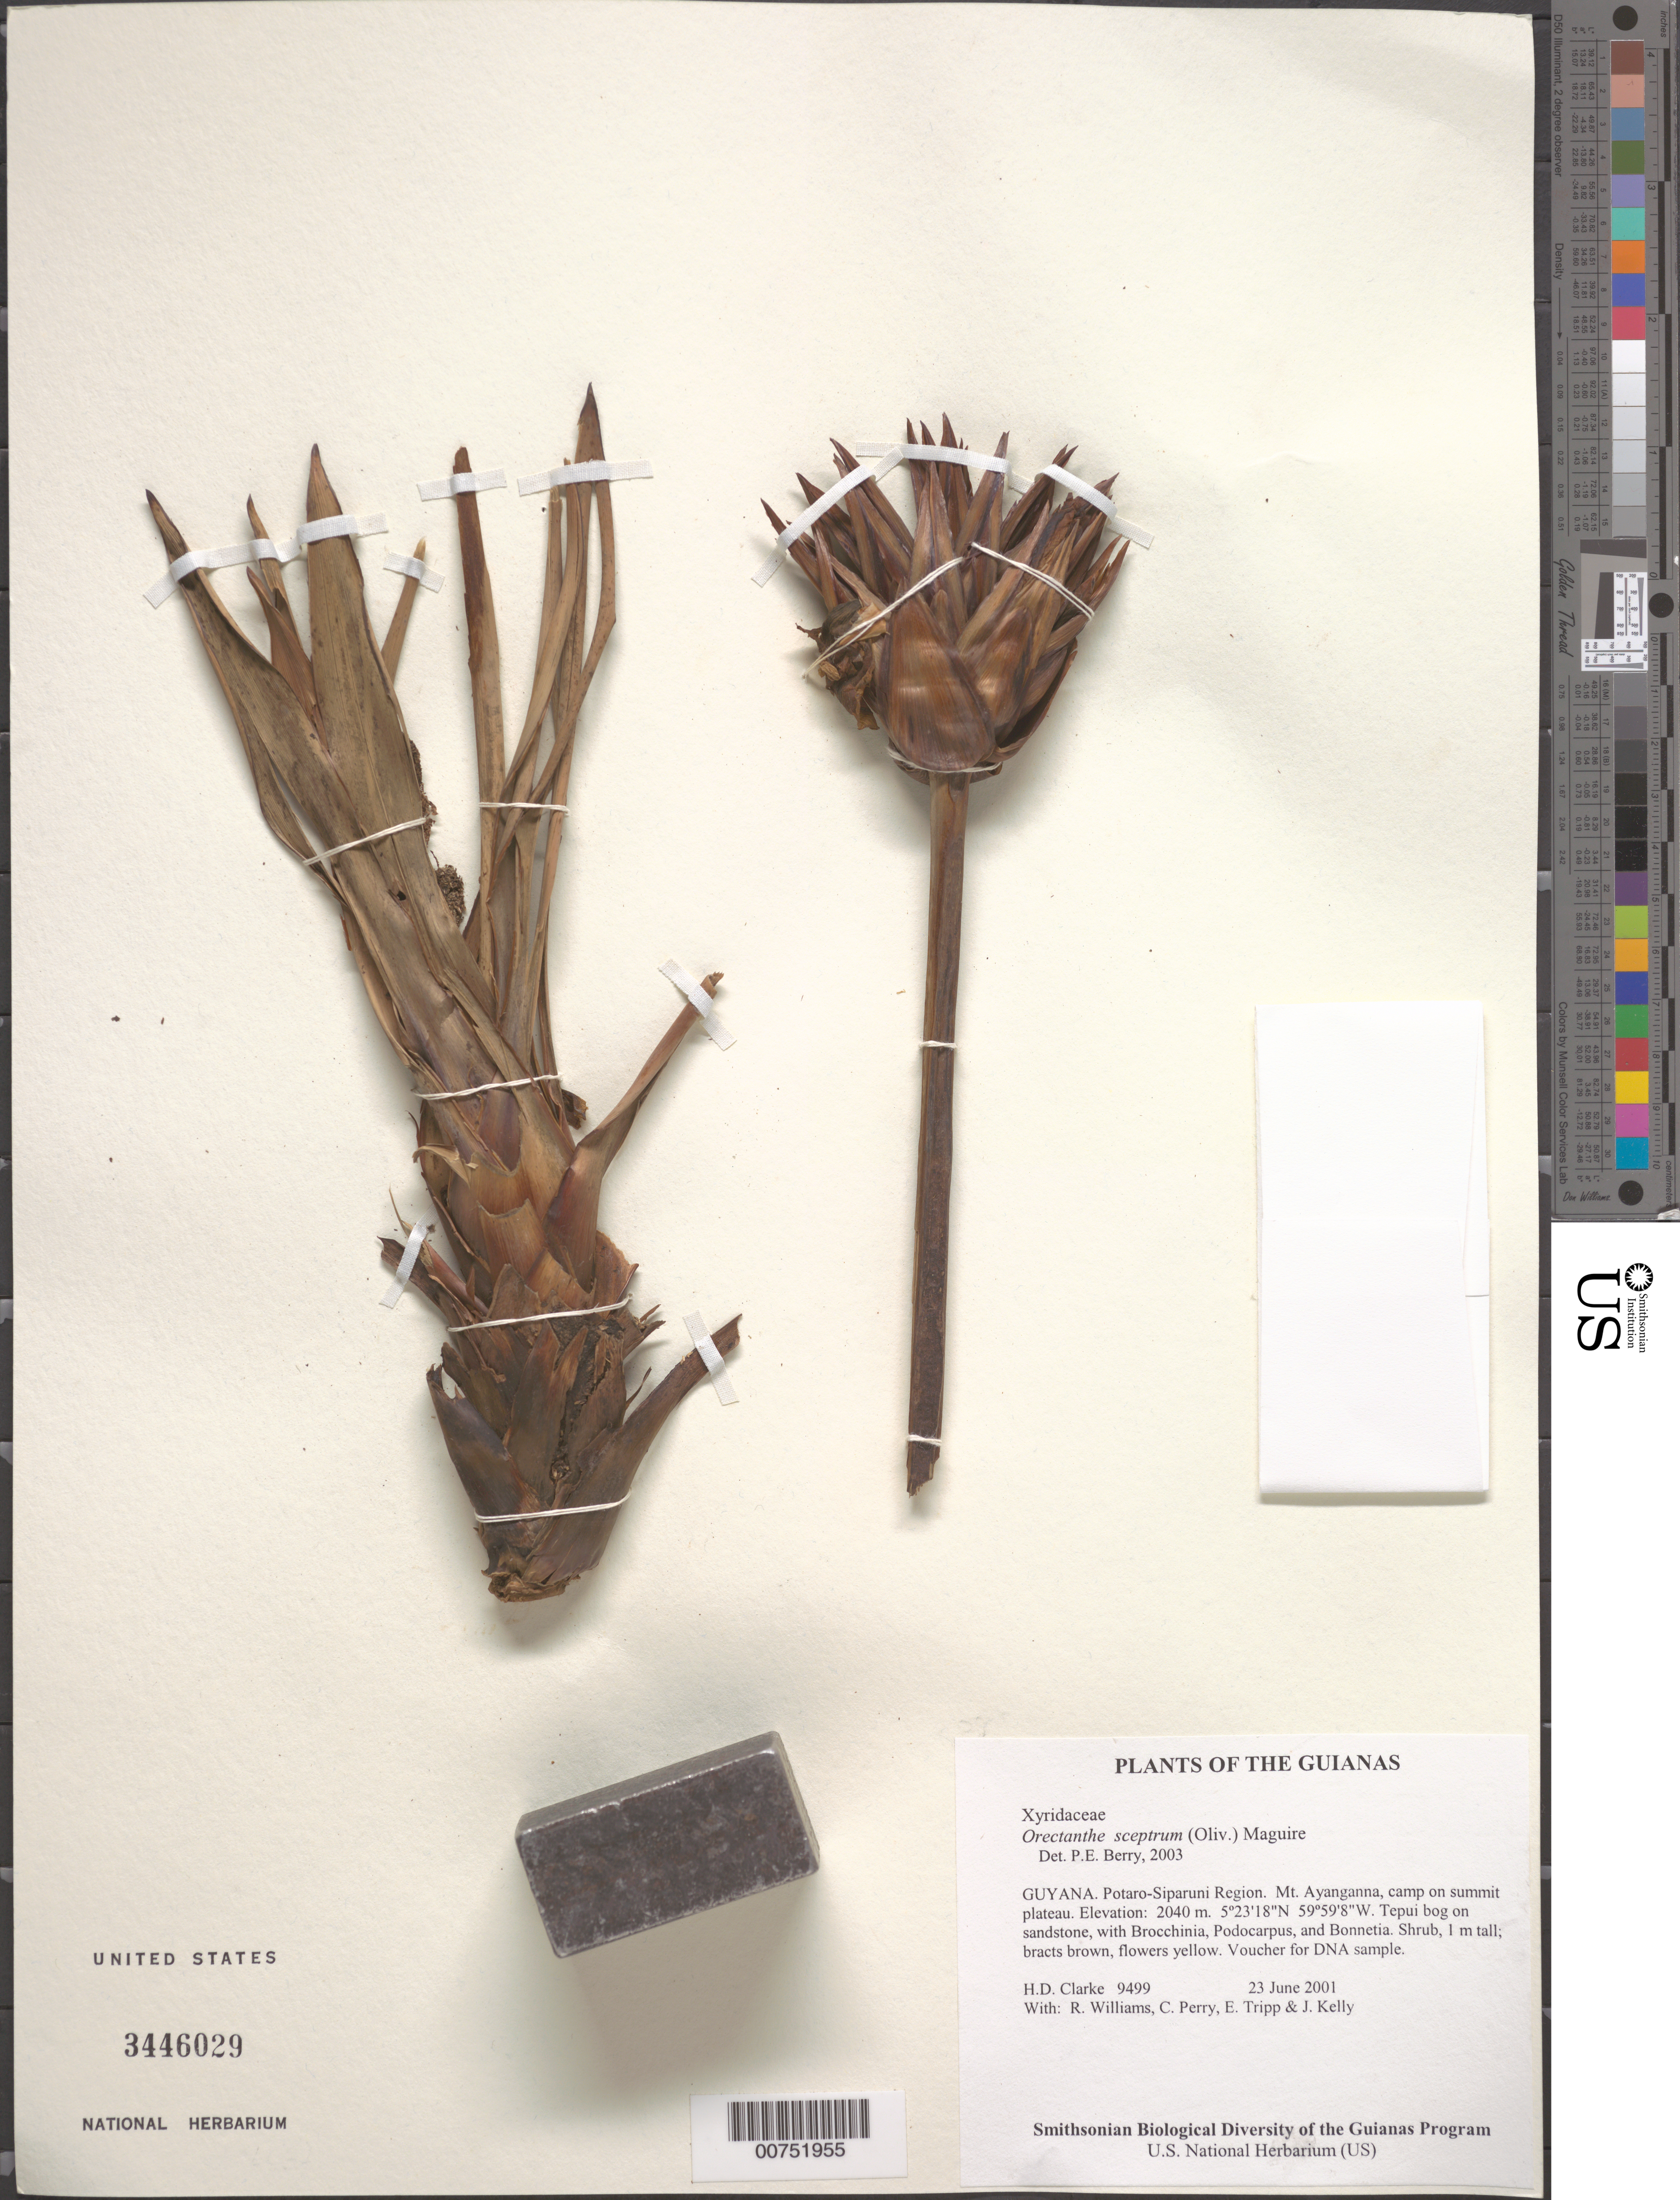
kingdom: Plantae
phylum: Tracheophyta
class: Liliopsida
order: Poales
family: Xyridaceae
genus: Orectanthe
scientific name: Orectanthe sceptrum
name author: (Oliv.) Maguire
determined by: Berry, P. E., (WIS), University of Wisconsin - Madison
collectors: H. D. Clarke, R. Williams, C. Perry, E. Tripp & J. Kelly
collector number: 9499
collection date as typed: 23 June 2001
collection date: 2001-06-23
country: Guyana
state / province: Potaro-Siparuni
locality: Mt. Ayanganna, camp on summit plateau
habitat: Tepui bog on sandstone, with Brocchinia, Podocarpus, and Bonnetia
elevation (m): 2040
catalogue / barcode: US 3446029